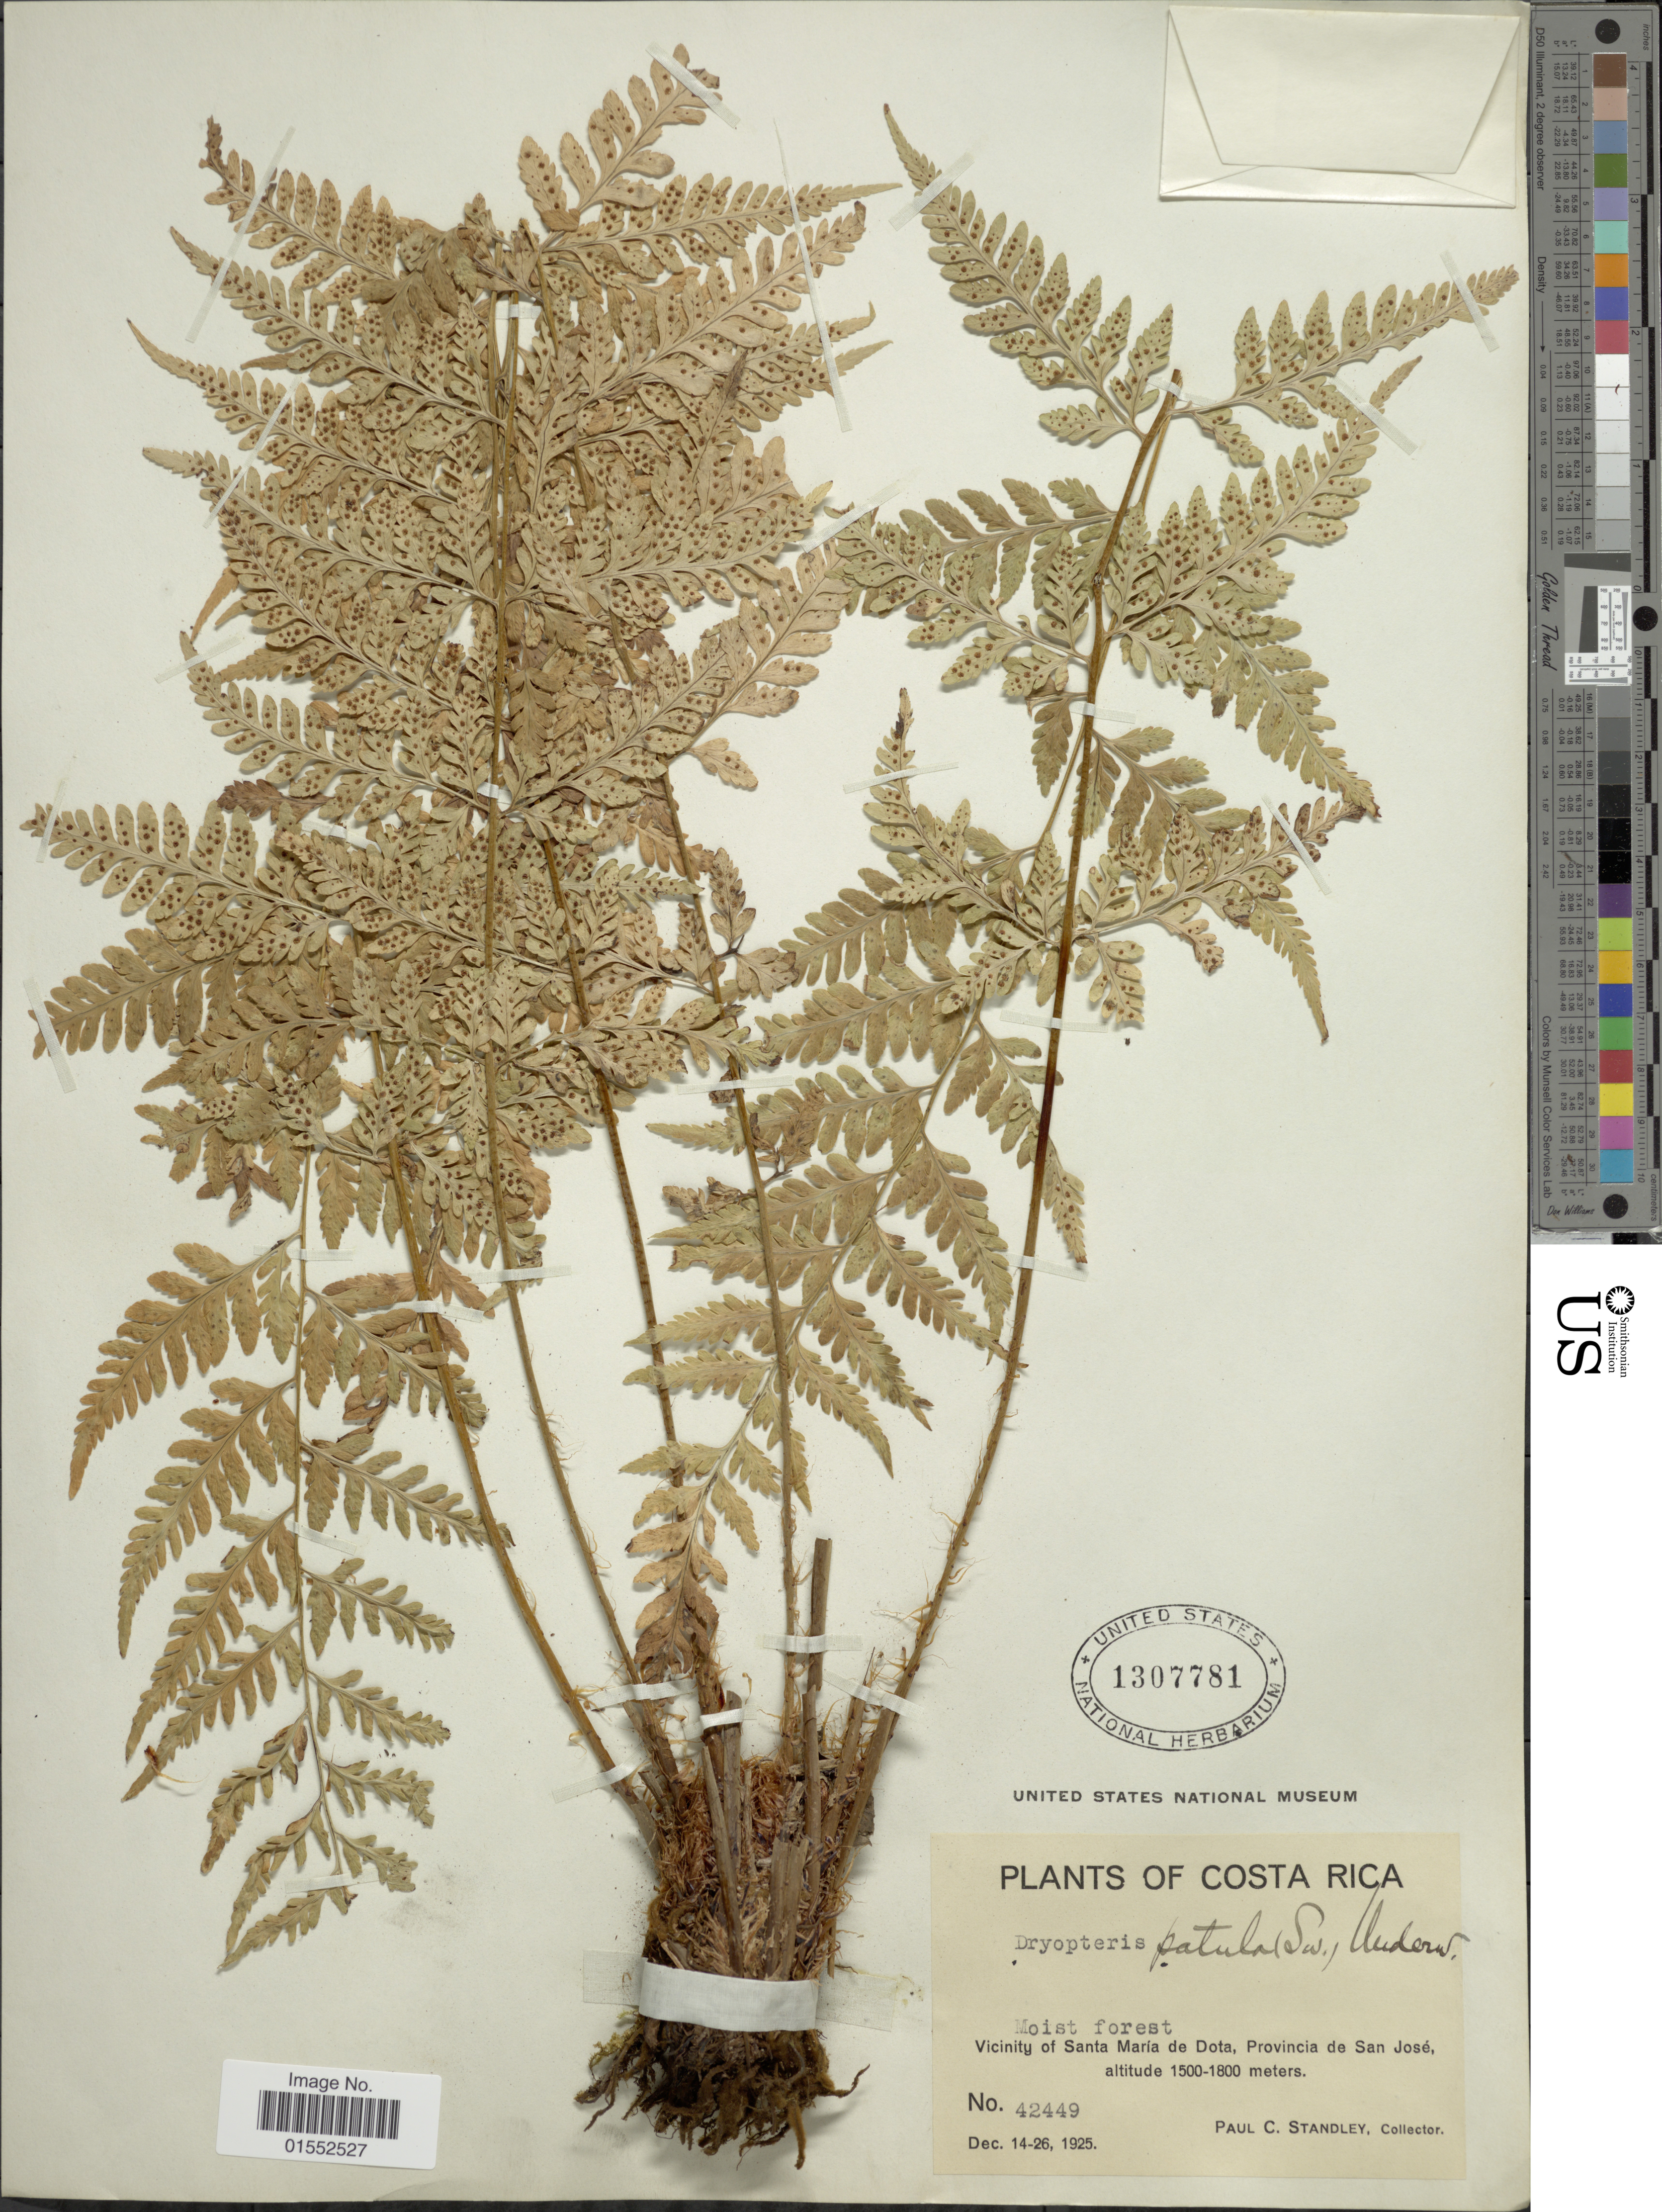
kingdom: Plantae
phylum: Tracheophyta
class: Polypodiopsida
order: Polypodiales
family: Dryopteridaceae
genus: Dryopteris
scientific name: Dryopteris patula var. serrata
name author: (Mett.) C.V. Morton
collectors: P. C. Standley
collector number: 42449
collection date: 1925-12-14/1925-12-26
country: Costa Rica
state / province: San José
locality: Costa Rica. Vicinity of Santa Maria de Dota, Provincia de San Jose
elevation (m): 1500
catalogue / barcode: US 1307781